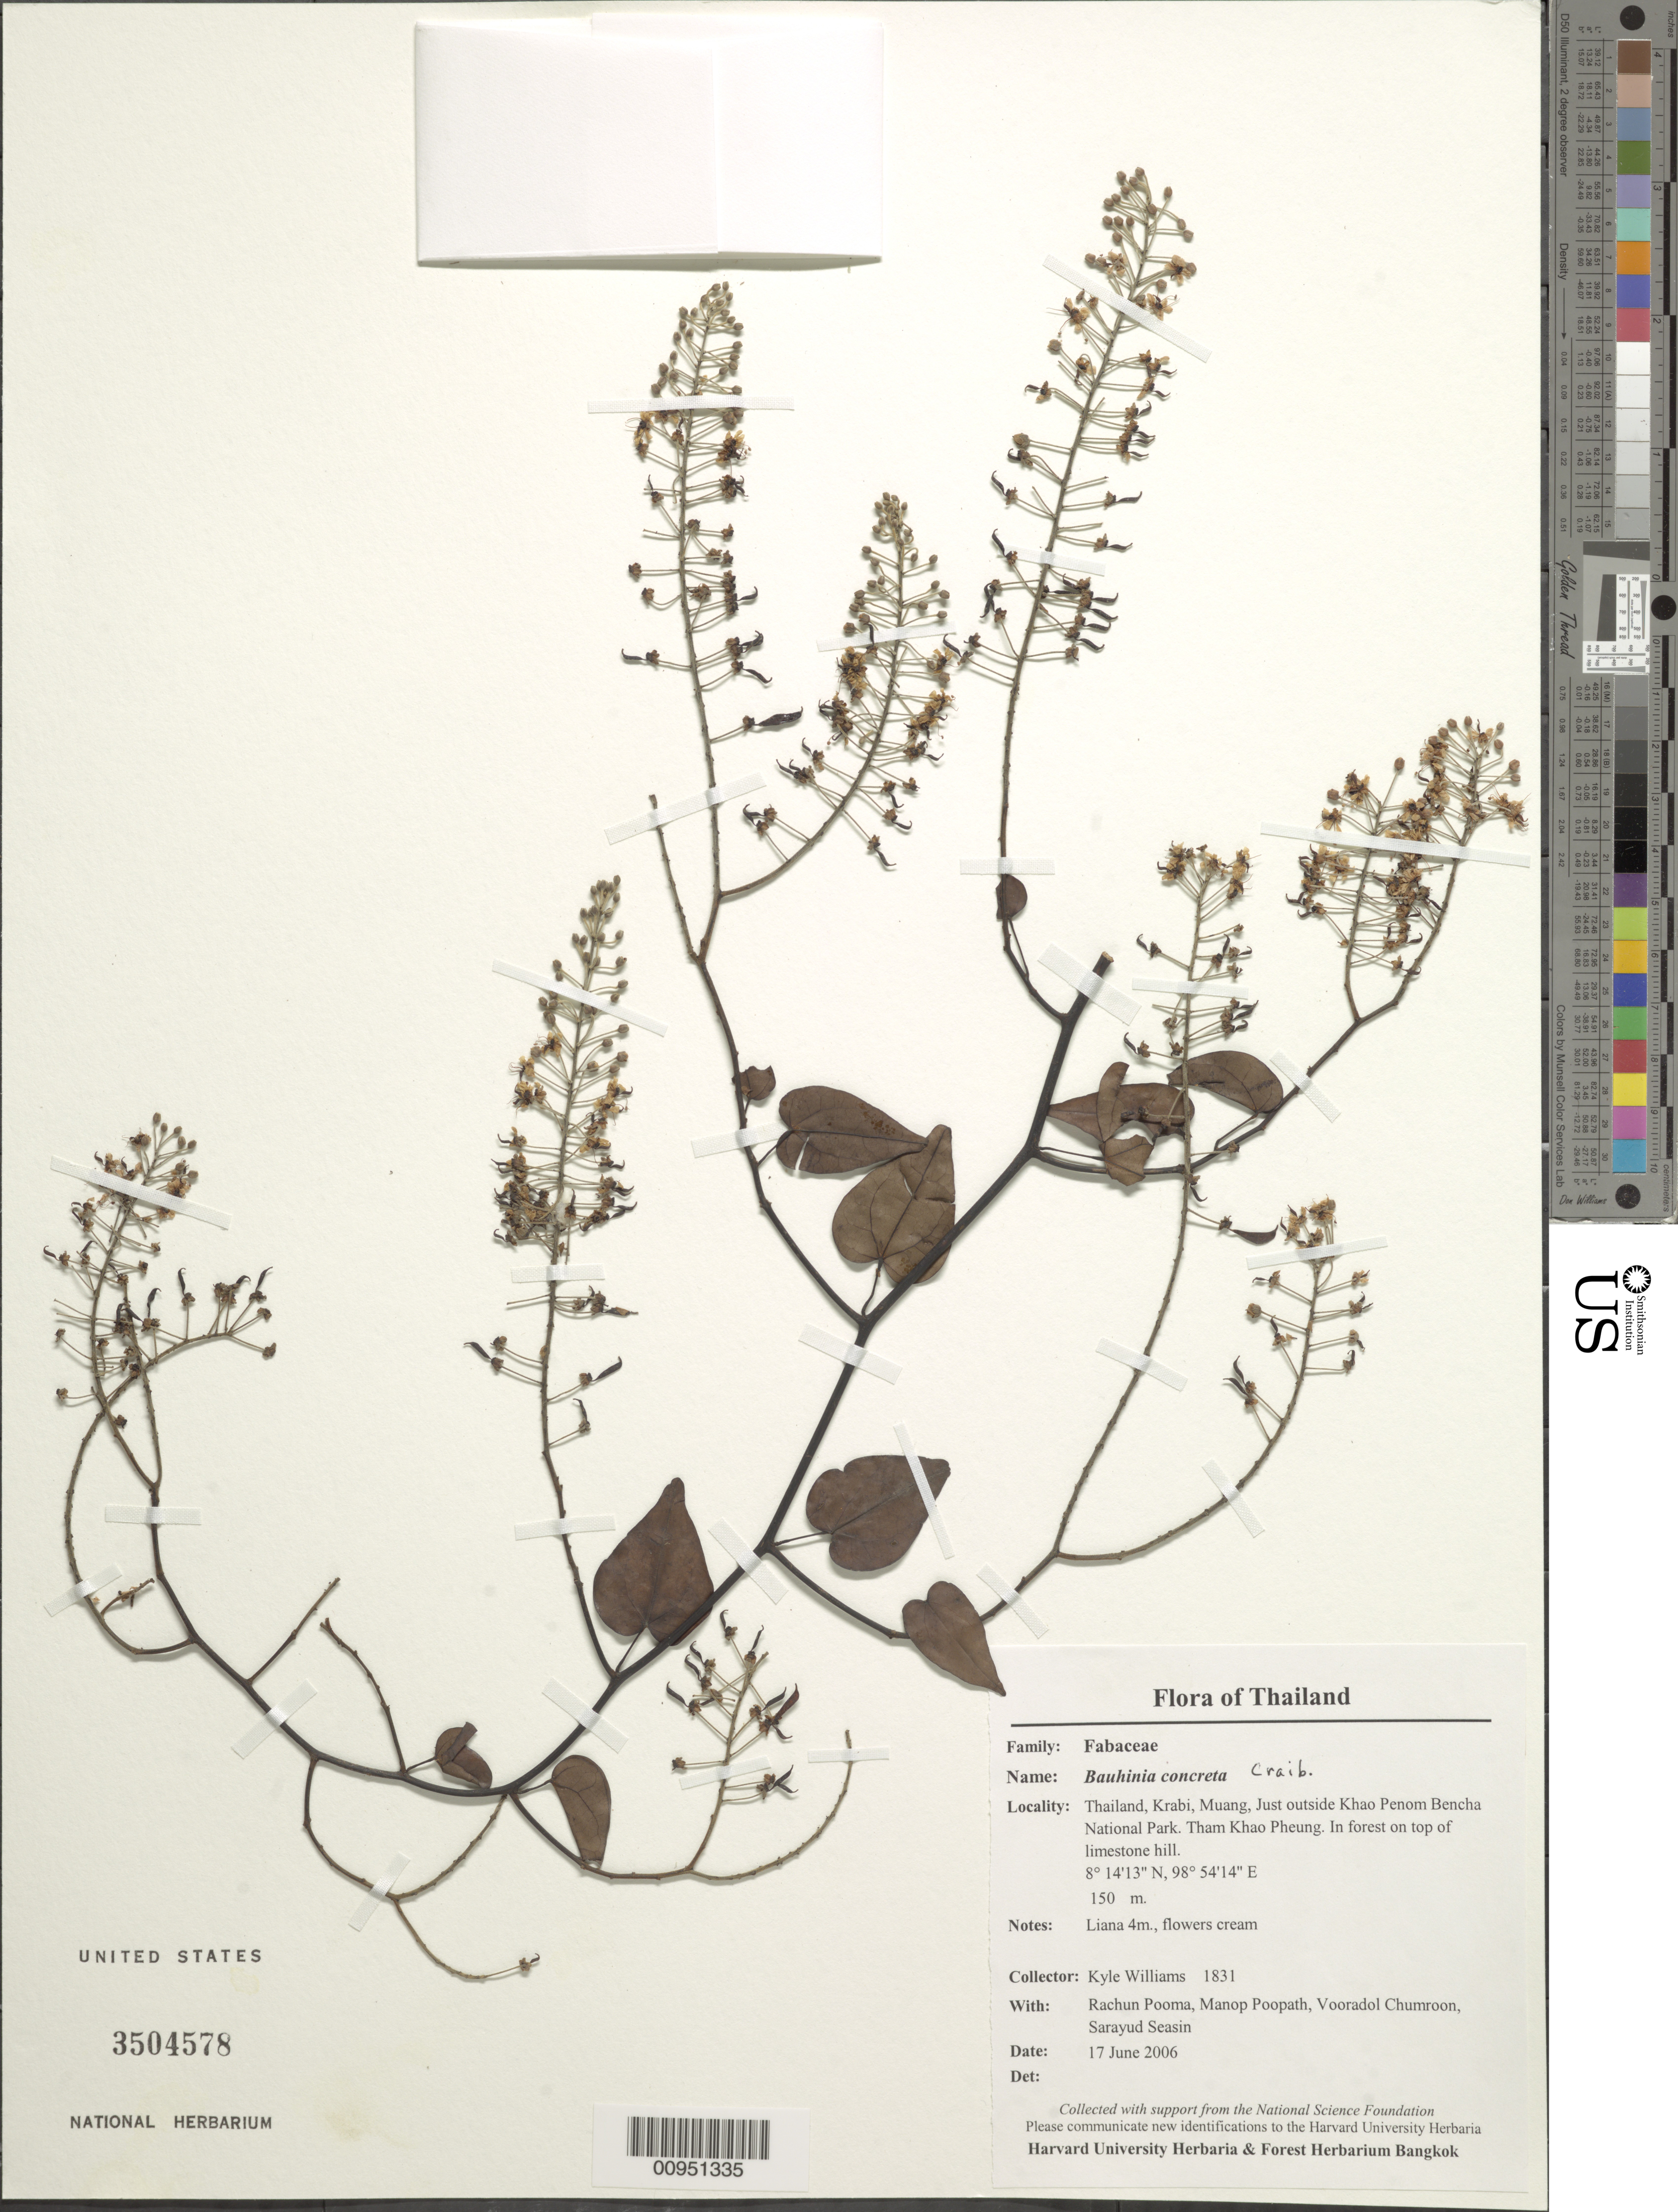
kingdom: Plantae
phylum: Tracheophyta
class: Magnoliopsida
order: Fabales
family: Fabaceae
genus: Phanera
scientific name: Phanera concreta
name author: (Craib) Sinou & Bruneau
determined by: U.S. National Herbarium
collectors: K. J. Williams, R. Pooma, M. Poopath, V. Chumroon & S. Seasin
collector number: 1831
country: Thailand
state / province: Krabi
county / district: Muang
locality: Outside Khao Penom Bencha National Park.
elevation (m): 150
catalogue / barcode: US 3504578